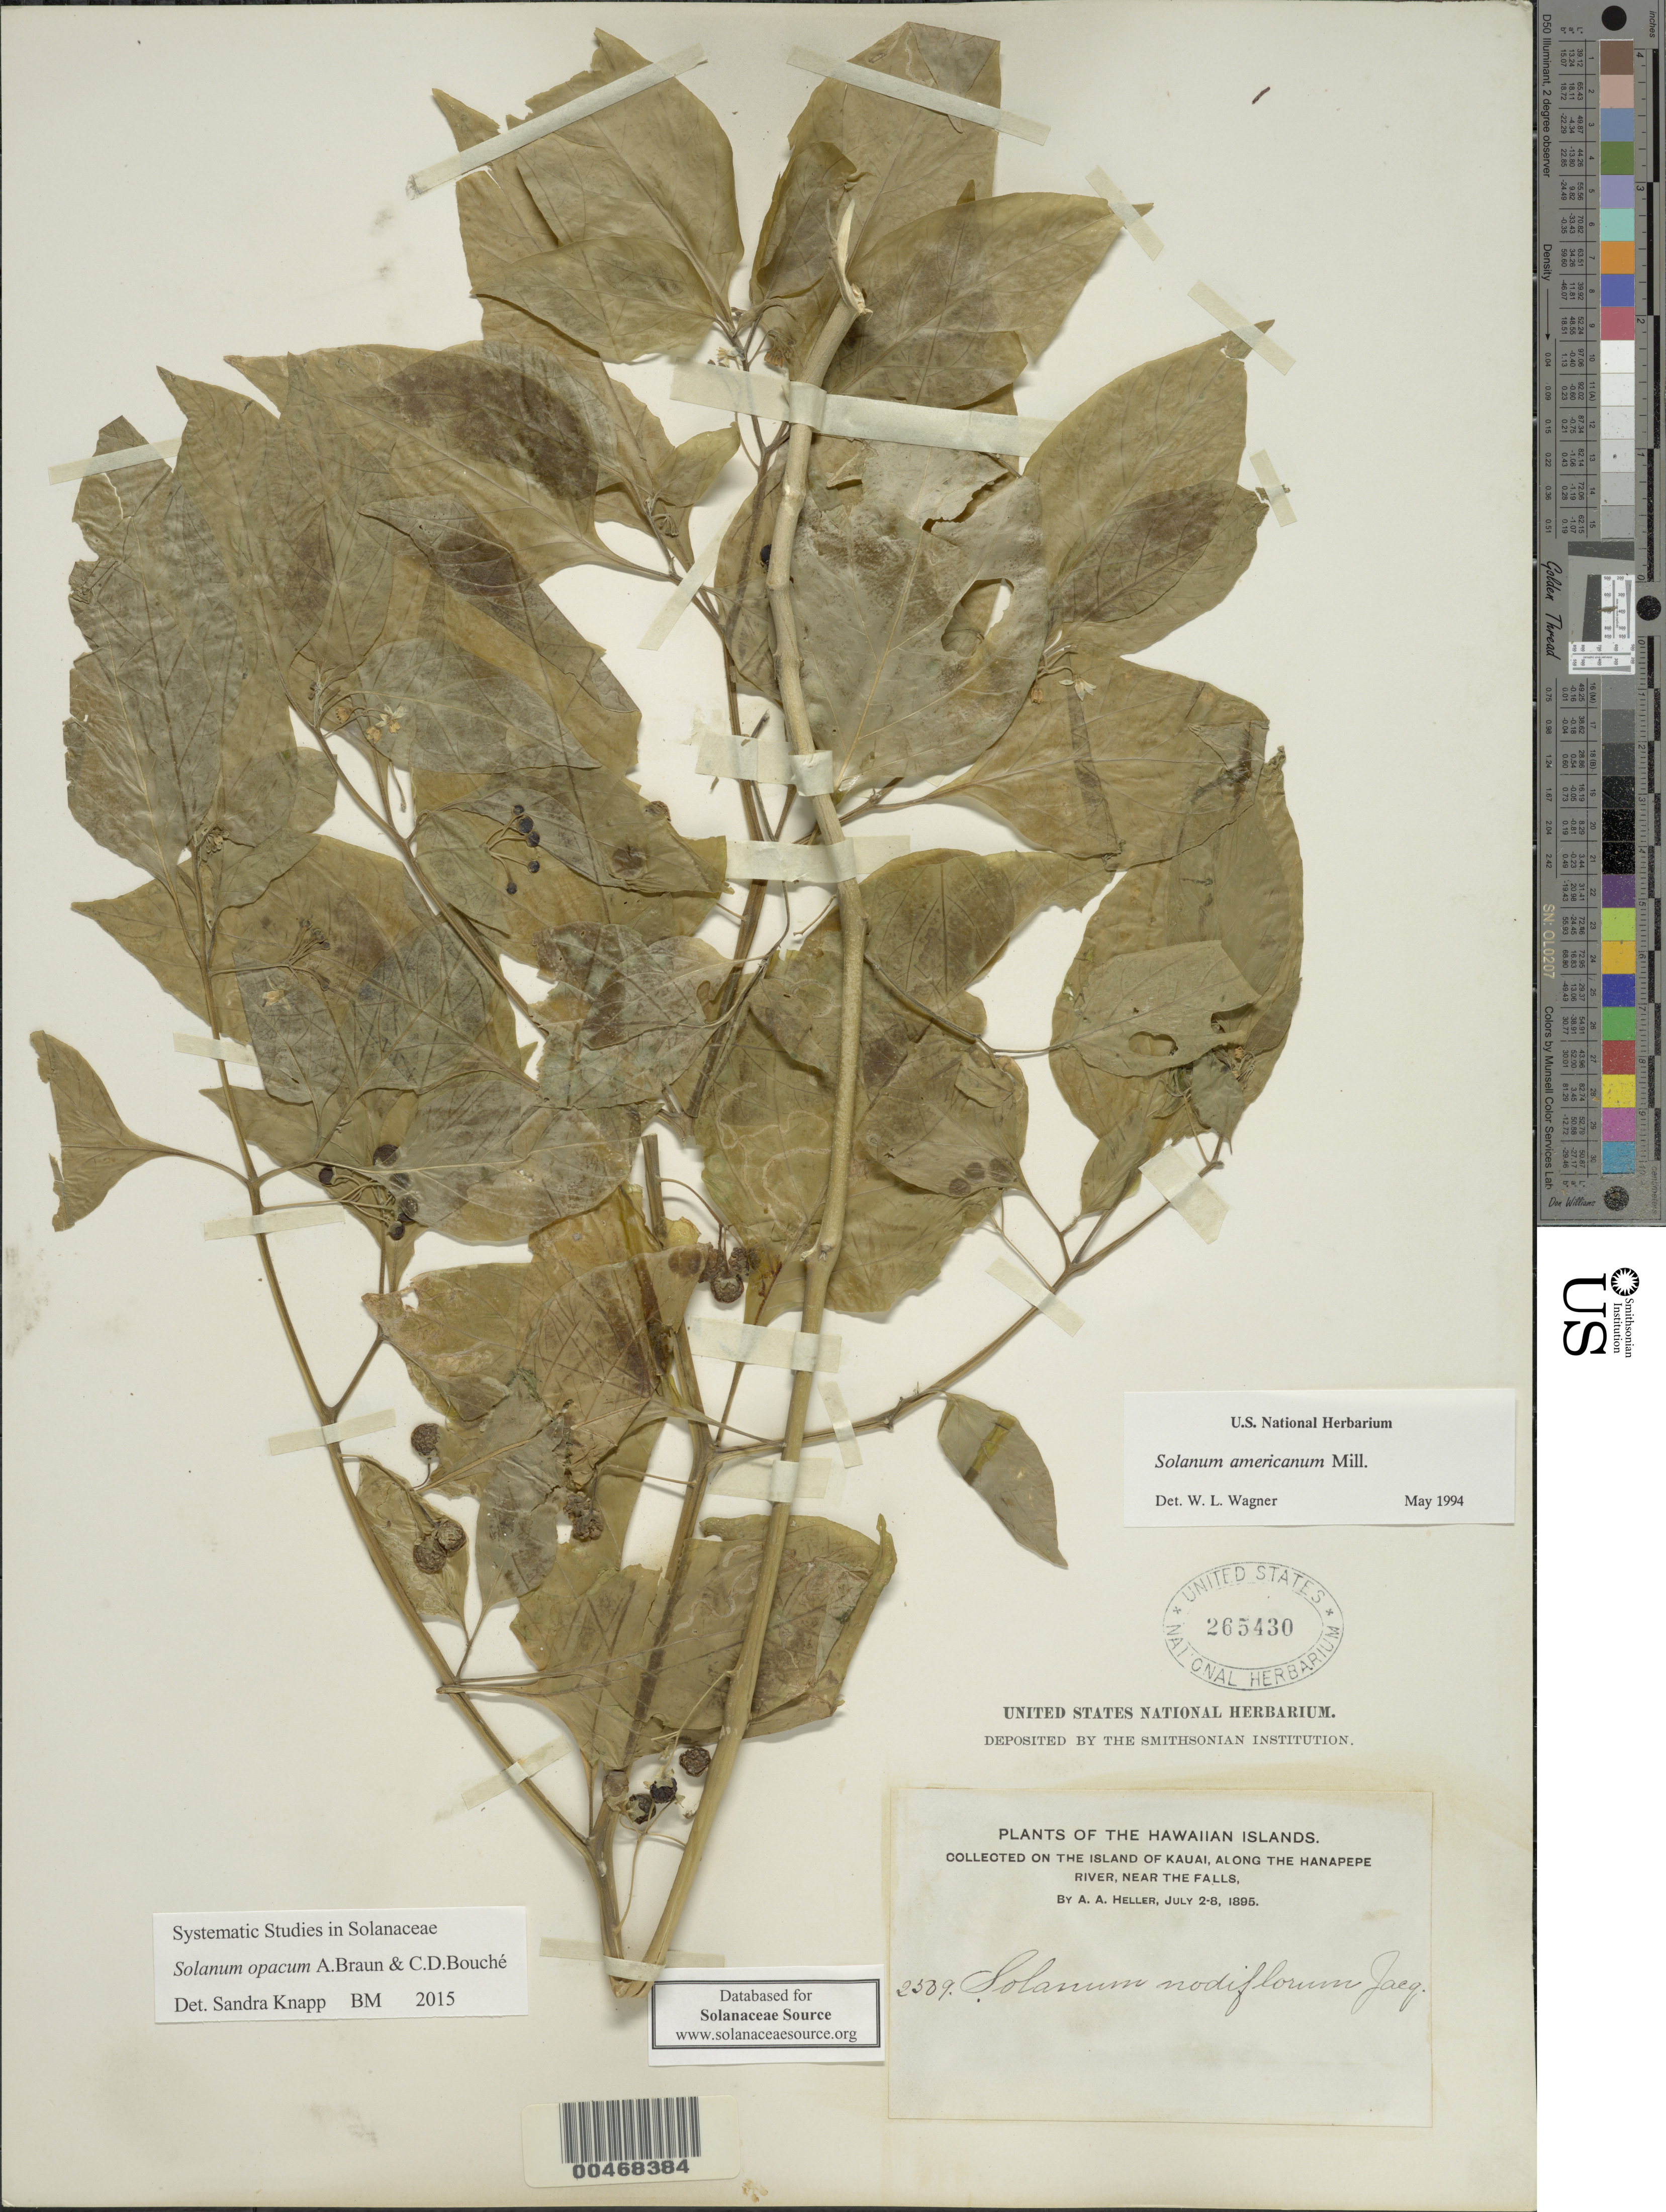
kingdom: Plantae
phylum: Tracheophyta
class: Magnoliopsida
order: Solanales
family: Solanaceae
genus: Solanum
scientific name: Solanum opacum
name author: A. Braun & C.D. Bouché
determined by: Knapp, S. D.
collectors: A. A. Heller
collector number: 2509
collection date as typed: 2 Jul 1895 to 8 Jul 1895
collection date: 1895-07-02/1895-07-08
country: United States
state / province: Hawaii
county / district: Kauai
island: Kaua'i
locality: Along the Hanapepe River, near the Falls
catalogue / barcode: US 265430